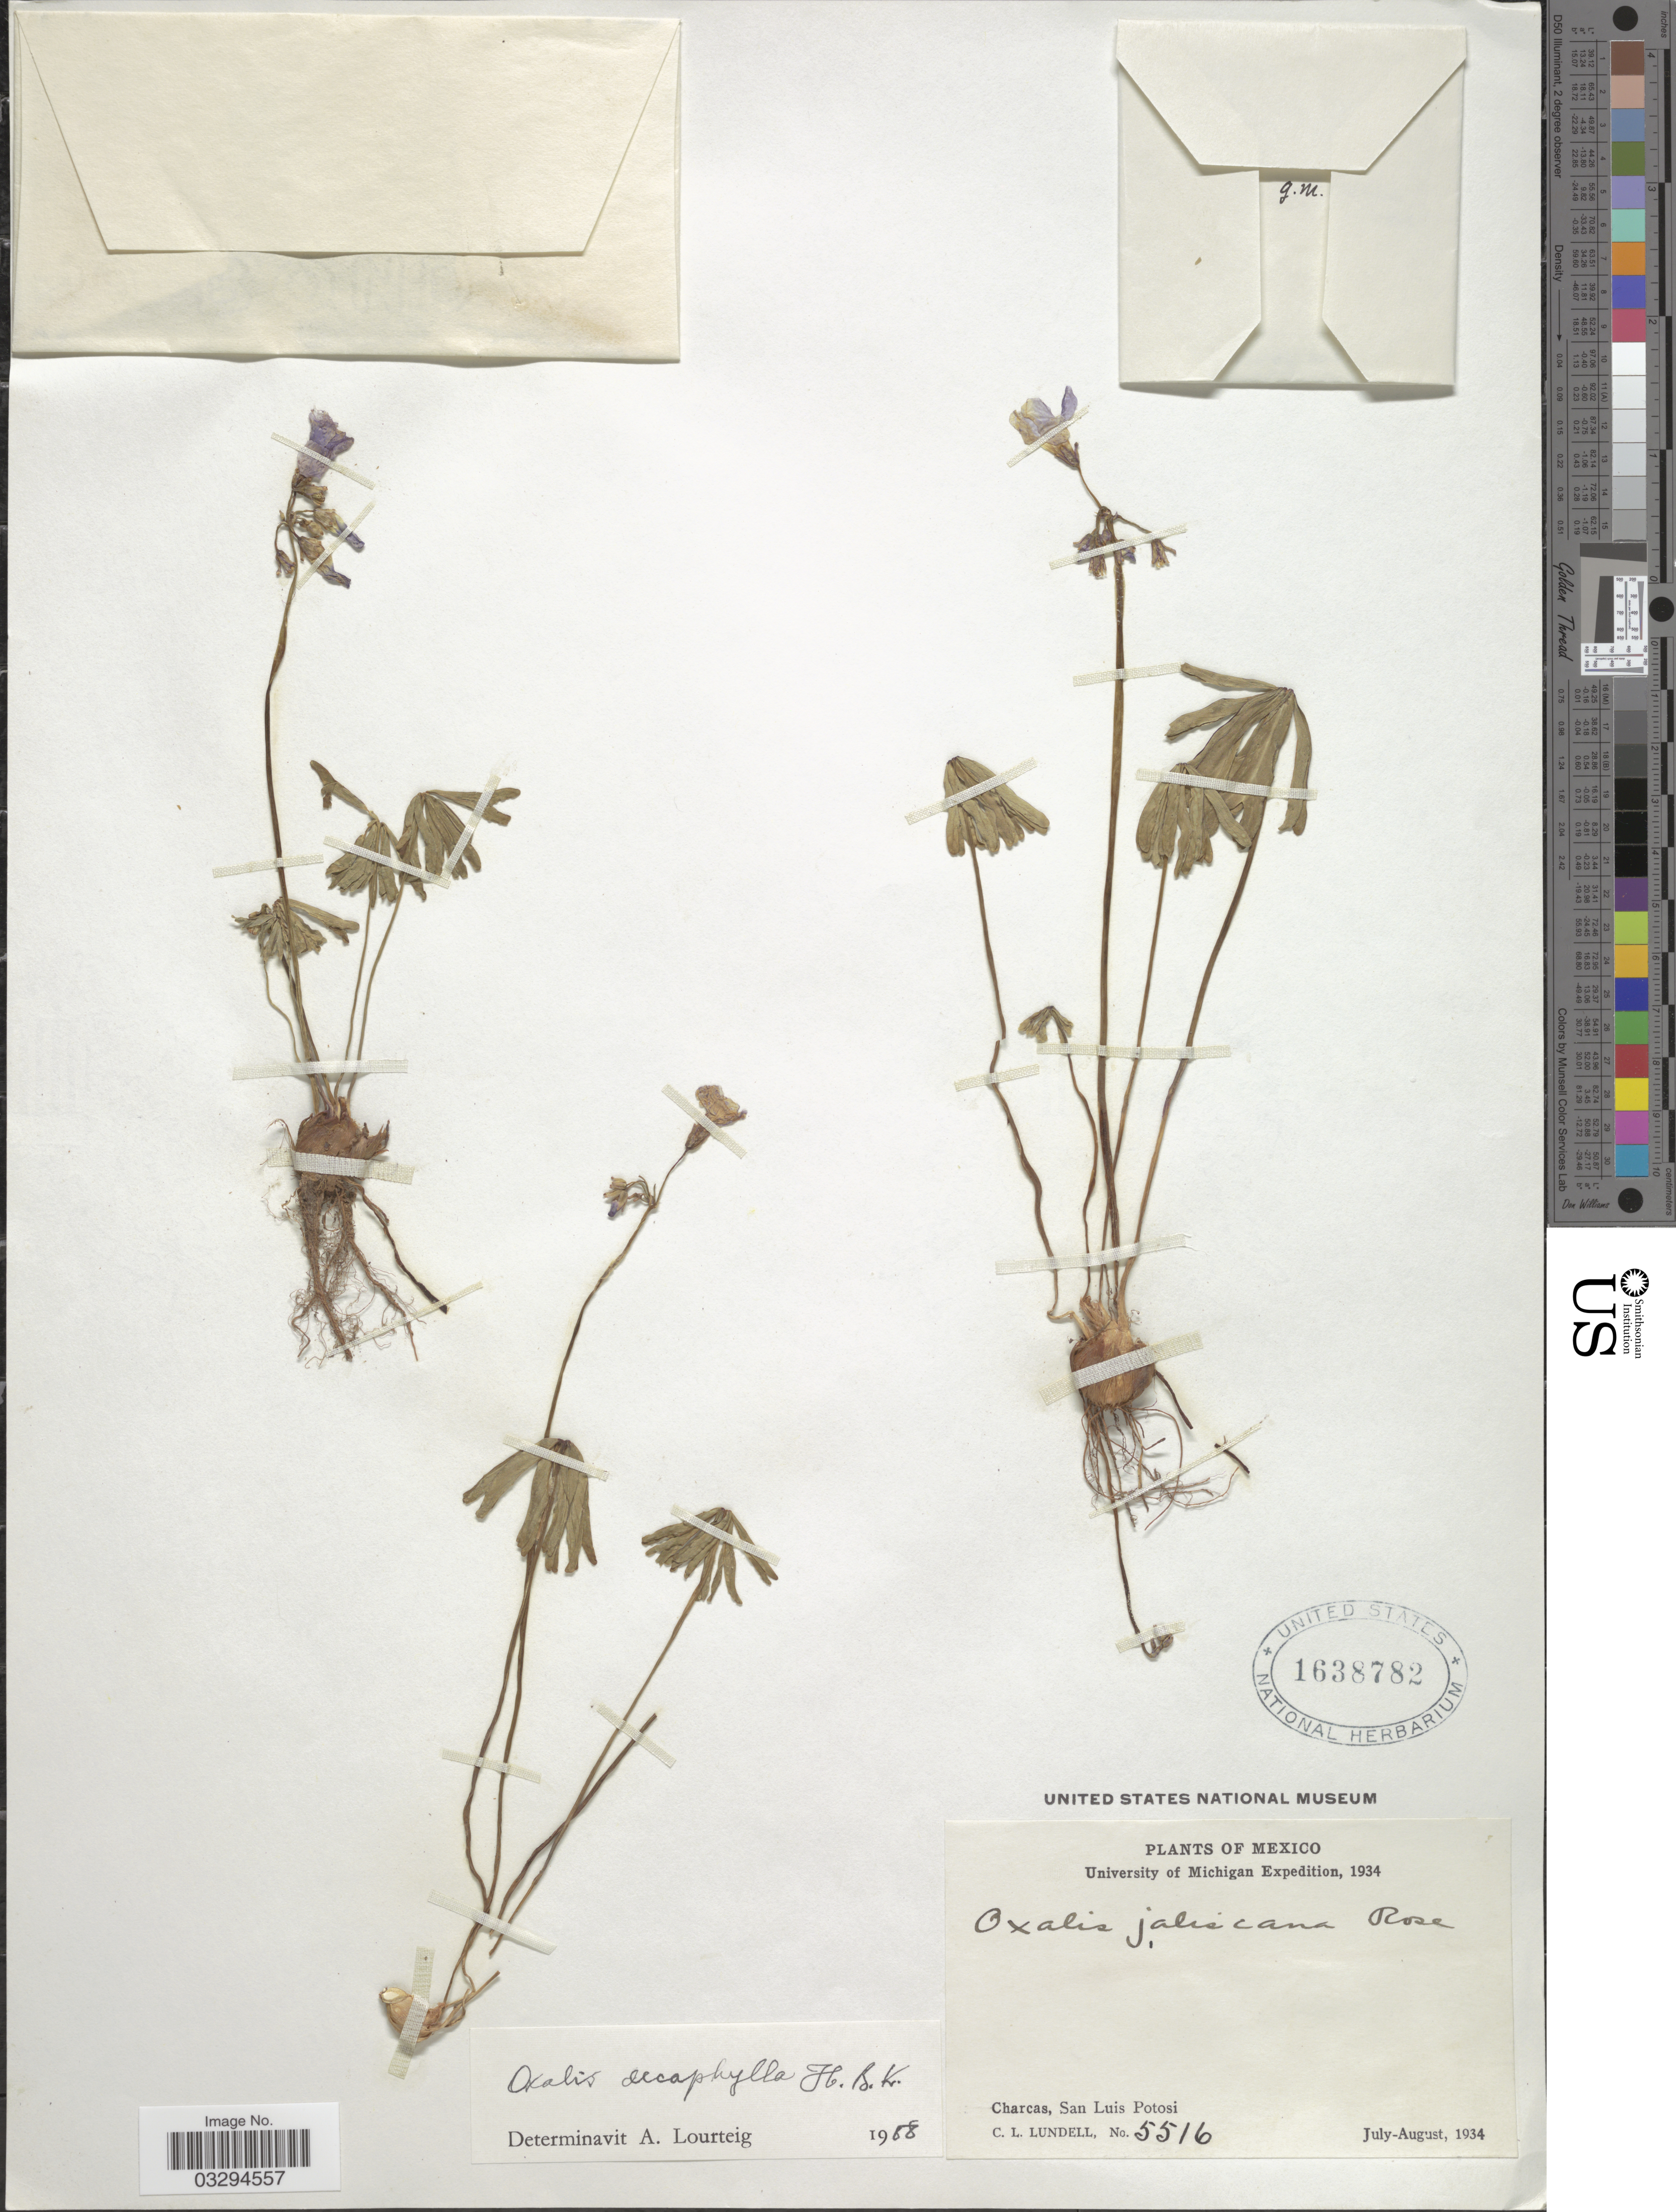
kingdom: Plantae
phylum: Tracheophyta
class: Magnoliopsida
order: Oxalidales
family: Oxalidaceae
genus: Oxalis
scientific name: Oxalis decaphylla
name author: Kunth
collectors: C. L. Lundell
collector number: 5516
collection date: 1934-07/1934-08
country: Mexico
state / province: San Luis Potosí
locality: Charcas.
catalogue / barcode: US 1638782